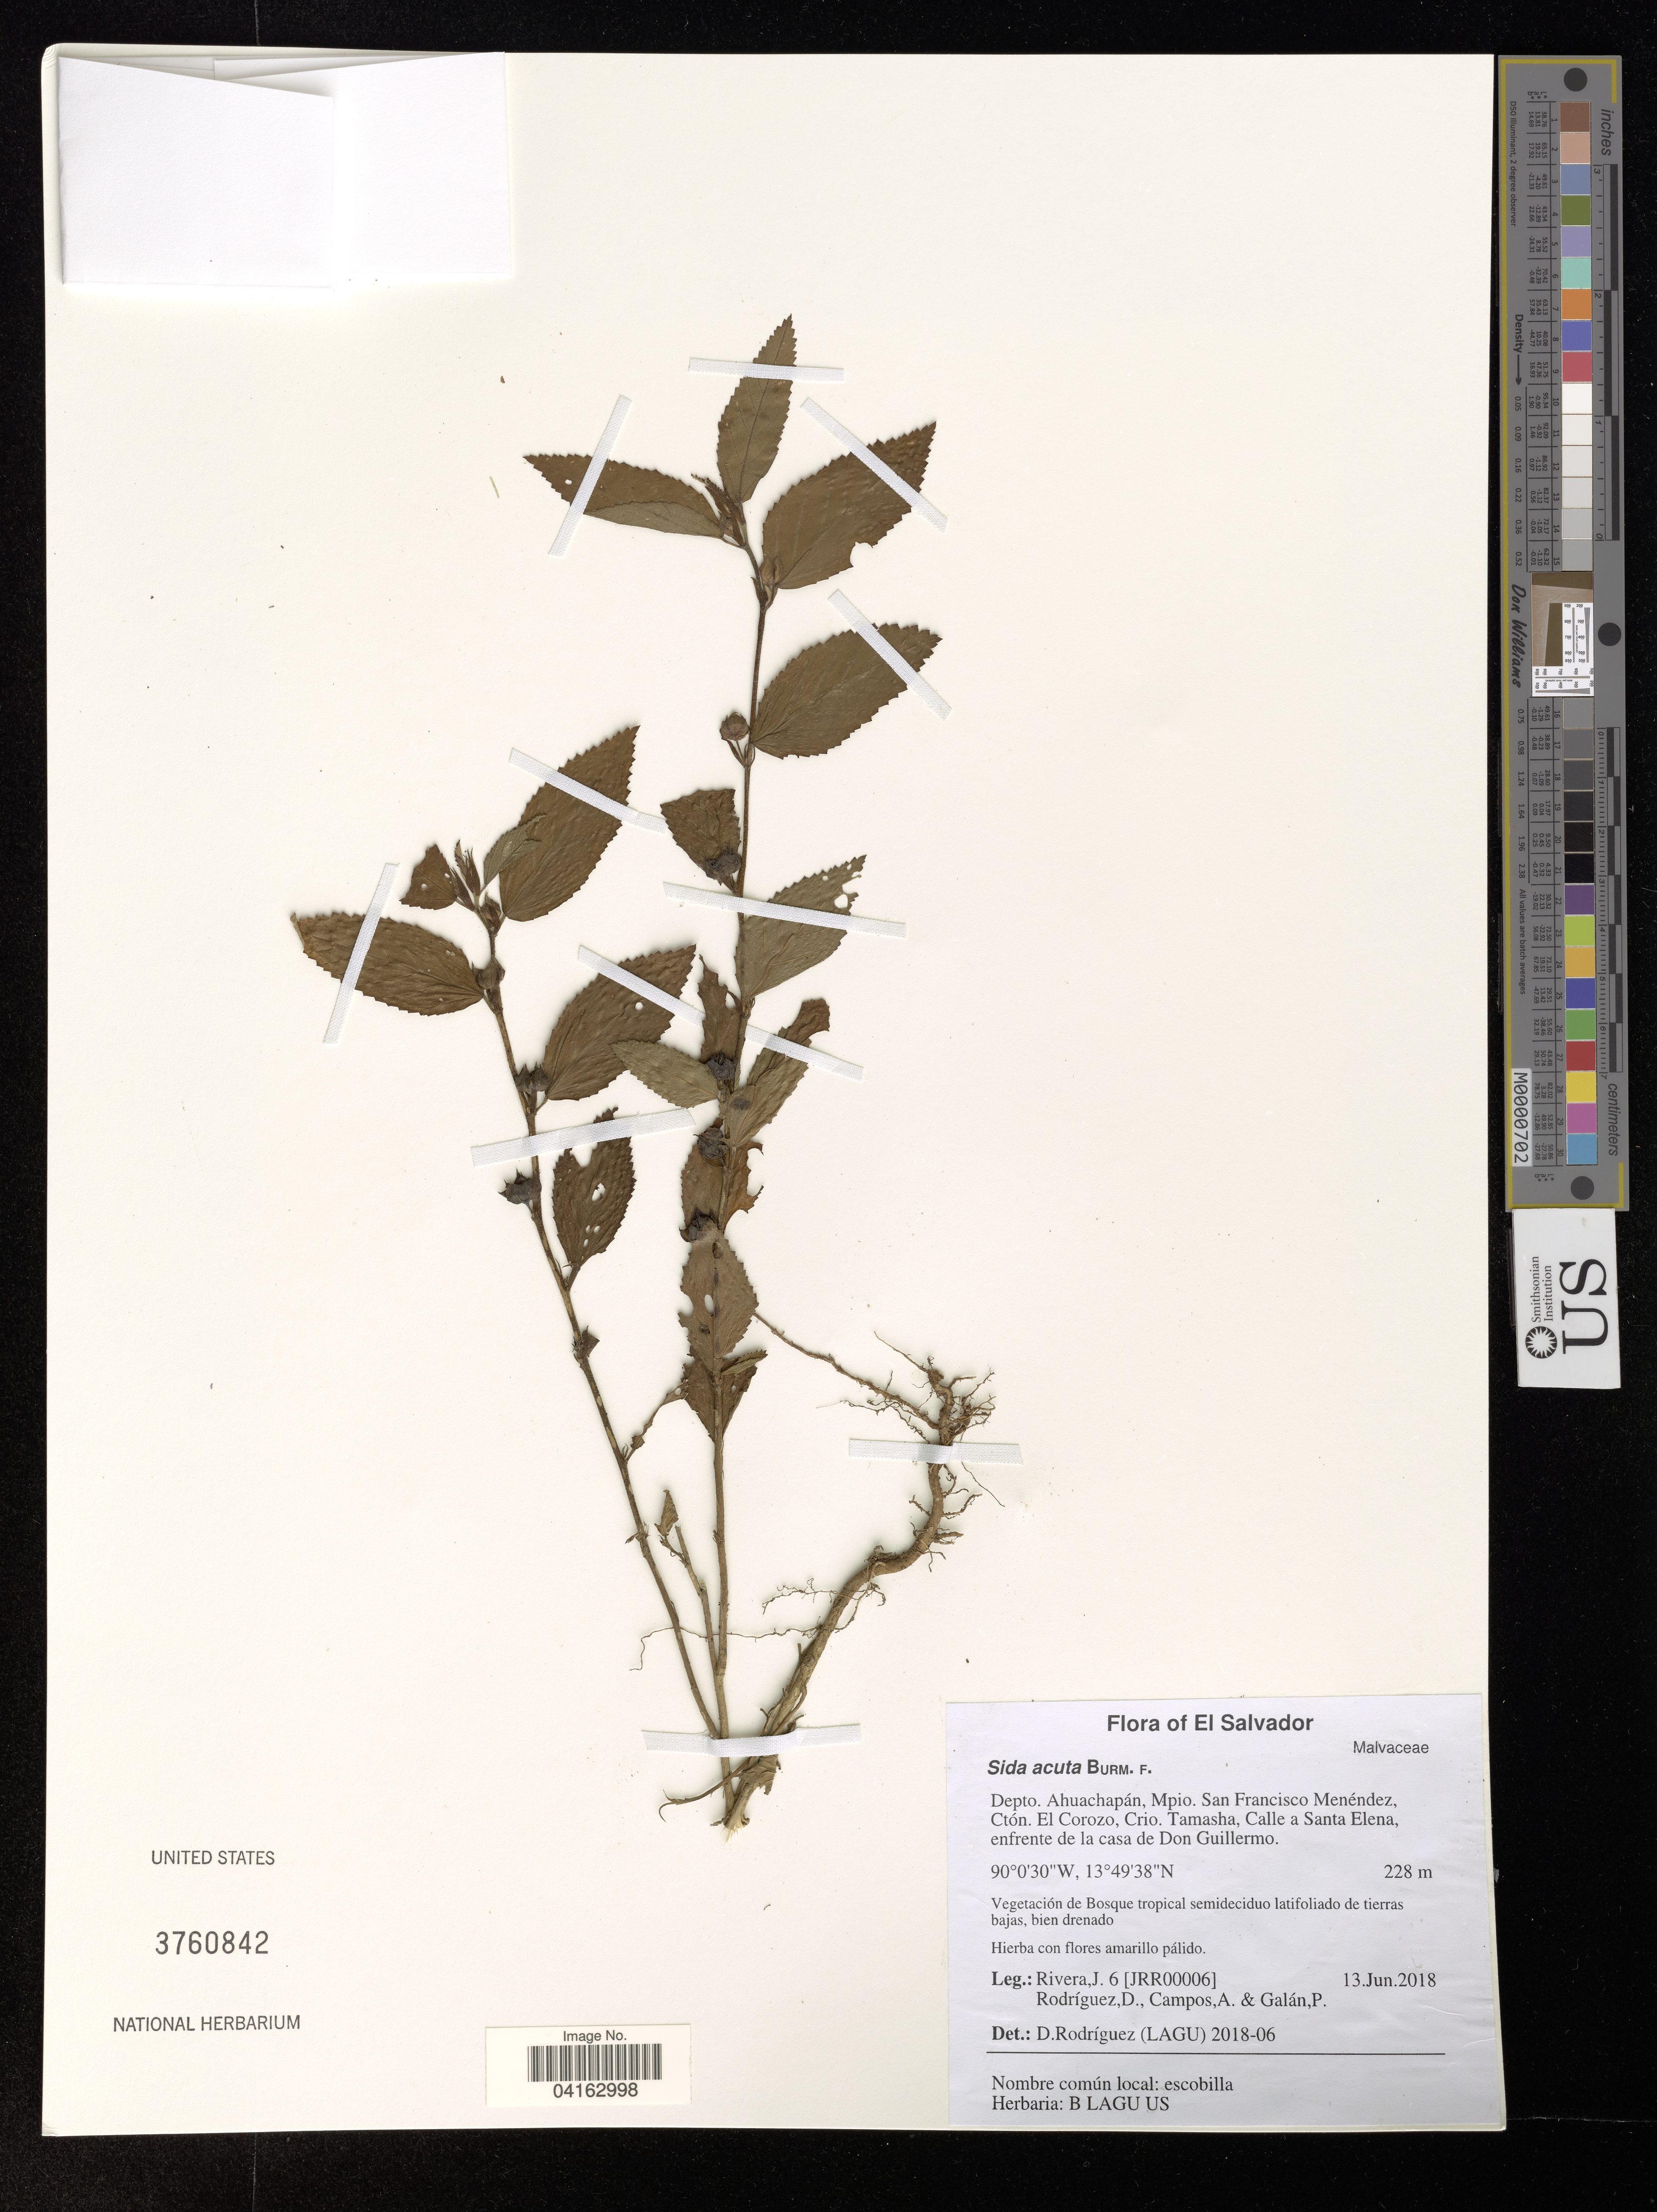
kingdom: Plantae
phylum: Tracheophyta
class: Magnoliopsida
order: Malvales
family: Malvaceae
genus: Sida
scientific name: Sida acuta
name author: Burm. f.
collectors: J. Rivera, D. Rodriguez, A. Campos & P. Galan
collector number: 6 / [JRR00006]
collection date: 2018-06-13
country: El Salvador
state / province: Ahuachapan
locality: Depto. Ahuachapán, Mpio. San Francisco Menéndez, Ctón. El Corozo, Crio. Tamasha, Calle a Santa Elena, enfrente de la casa de Don Guillermo.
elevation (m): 228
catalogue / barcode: US 3760842